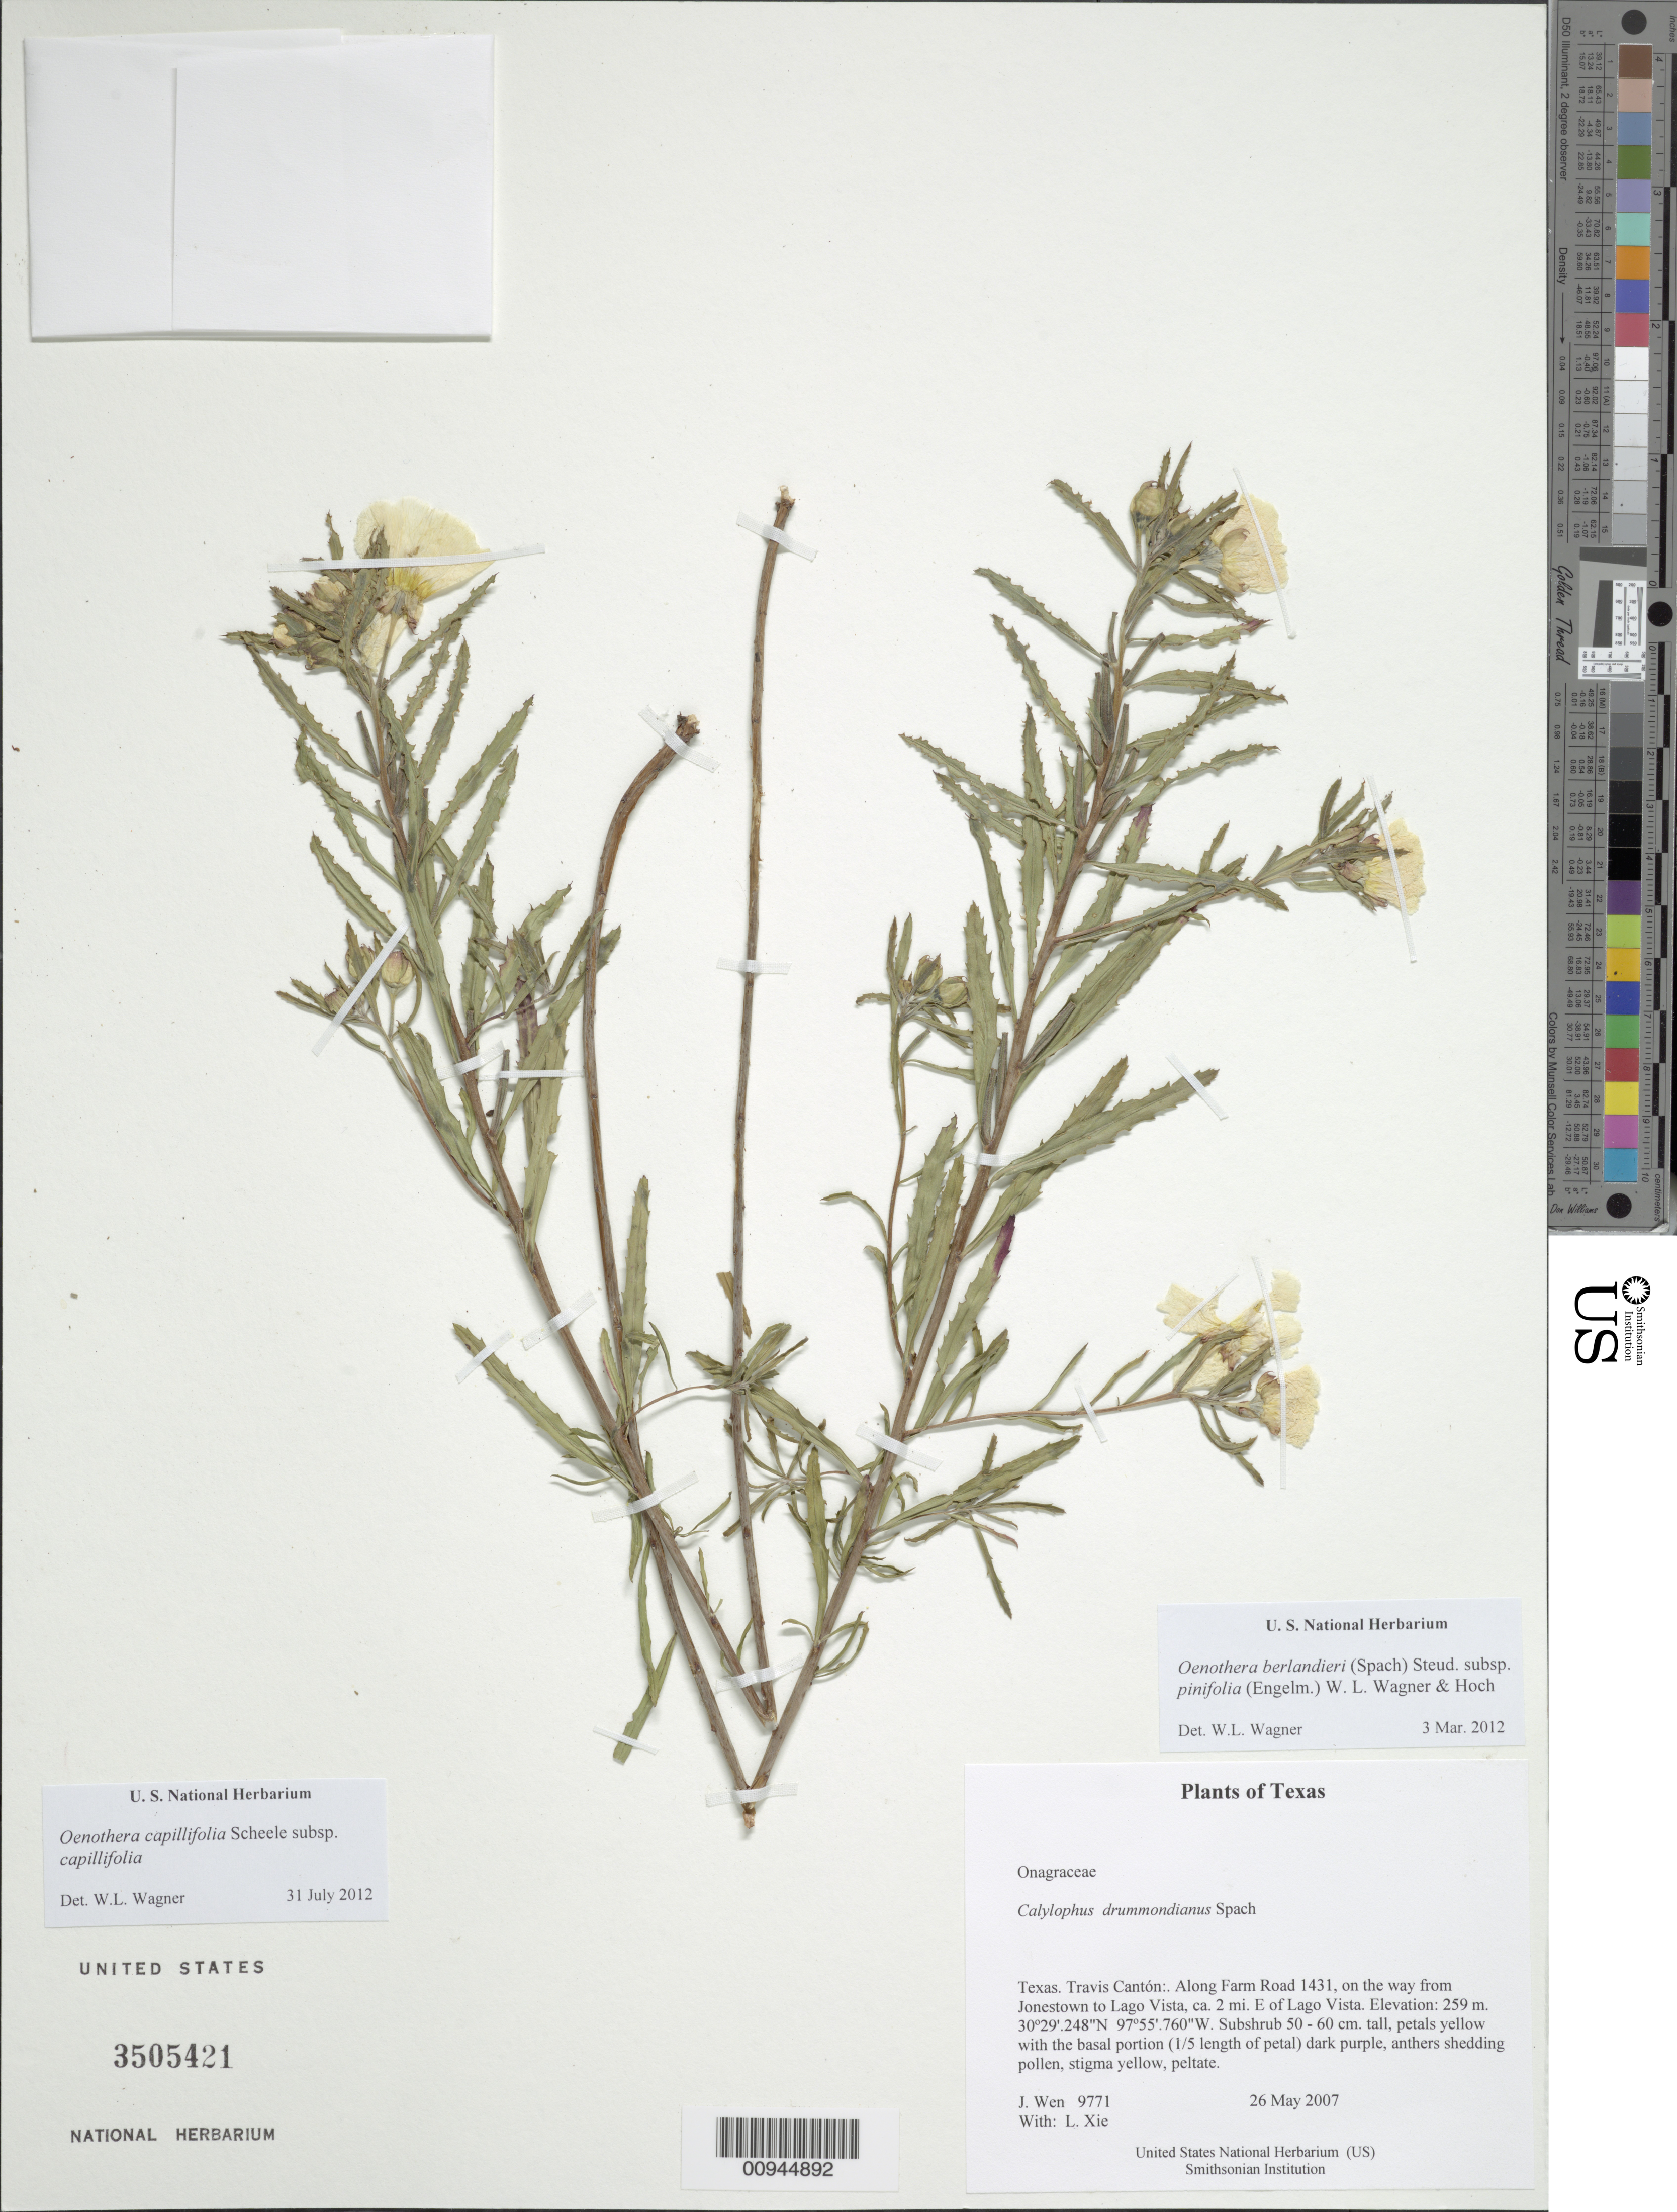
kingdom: Plantae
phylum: Tracheophyta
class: Magnoliopsida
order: Myrtales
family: Onagraceae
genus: Oenothera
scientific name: Oenothera capillifolia subsp. capillifolia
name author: Scheele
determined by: Wagner, W. L., (BOT), Smithsonian Institution - National Museum of Natural History (UNITED STATES)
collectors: J. Wen & L. Xie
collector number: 9771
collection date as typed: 26 May 2007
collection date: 2007-05-26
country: United States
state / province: Texas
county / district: Travis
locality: Along Farm Road 1431, on the way from Jonestown to Lago Vista, ca. 2 mi. E of Lago Vista.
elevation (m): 259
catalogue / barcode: US 3505421